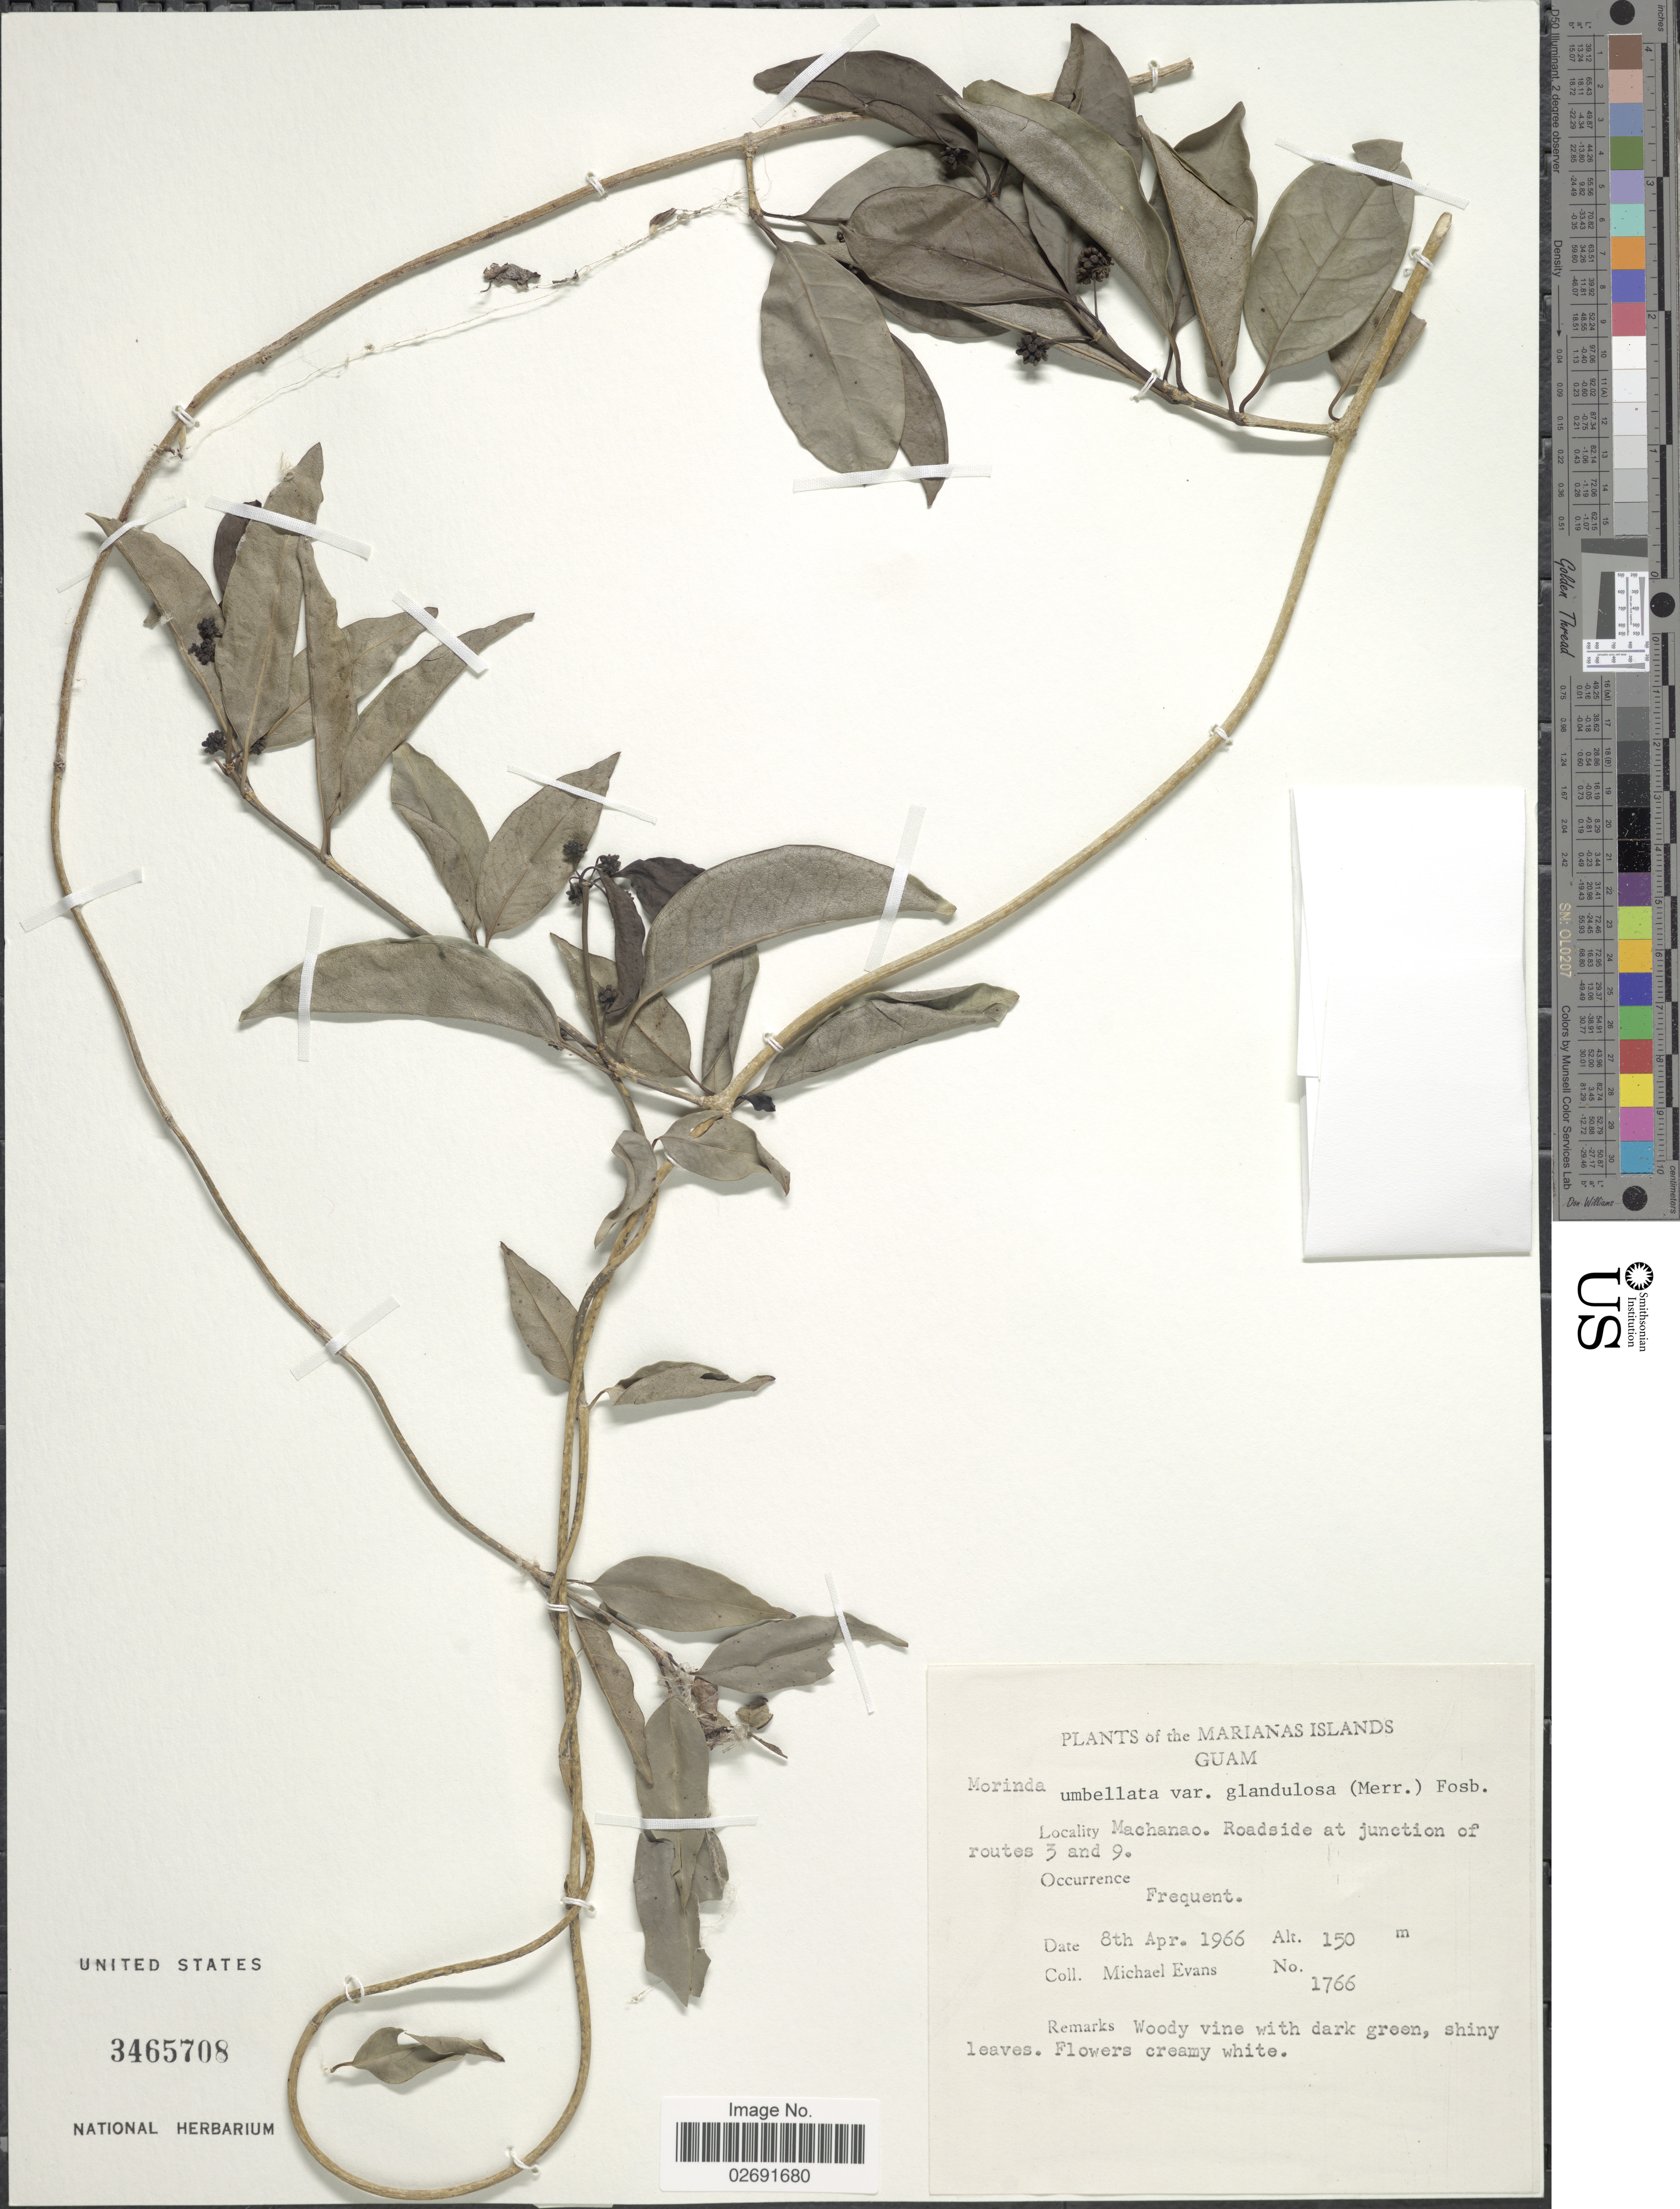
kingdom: Plantae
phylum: Tracheophyta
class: Magnoliopsida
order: Gentianales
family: Rubiaceae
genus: Gynochthodes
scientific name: Gynochthodes myrtifolia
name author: (A. Gray) Razafim. & B. Bremer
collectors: M. Evans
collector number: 1766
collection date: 1966-04-08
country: Guam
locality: Marianas Islands. Machanao. Roadside at junction of routes 3 and 9.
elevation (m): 150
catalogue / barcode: US 3465708